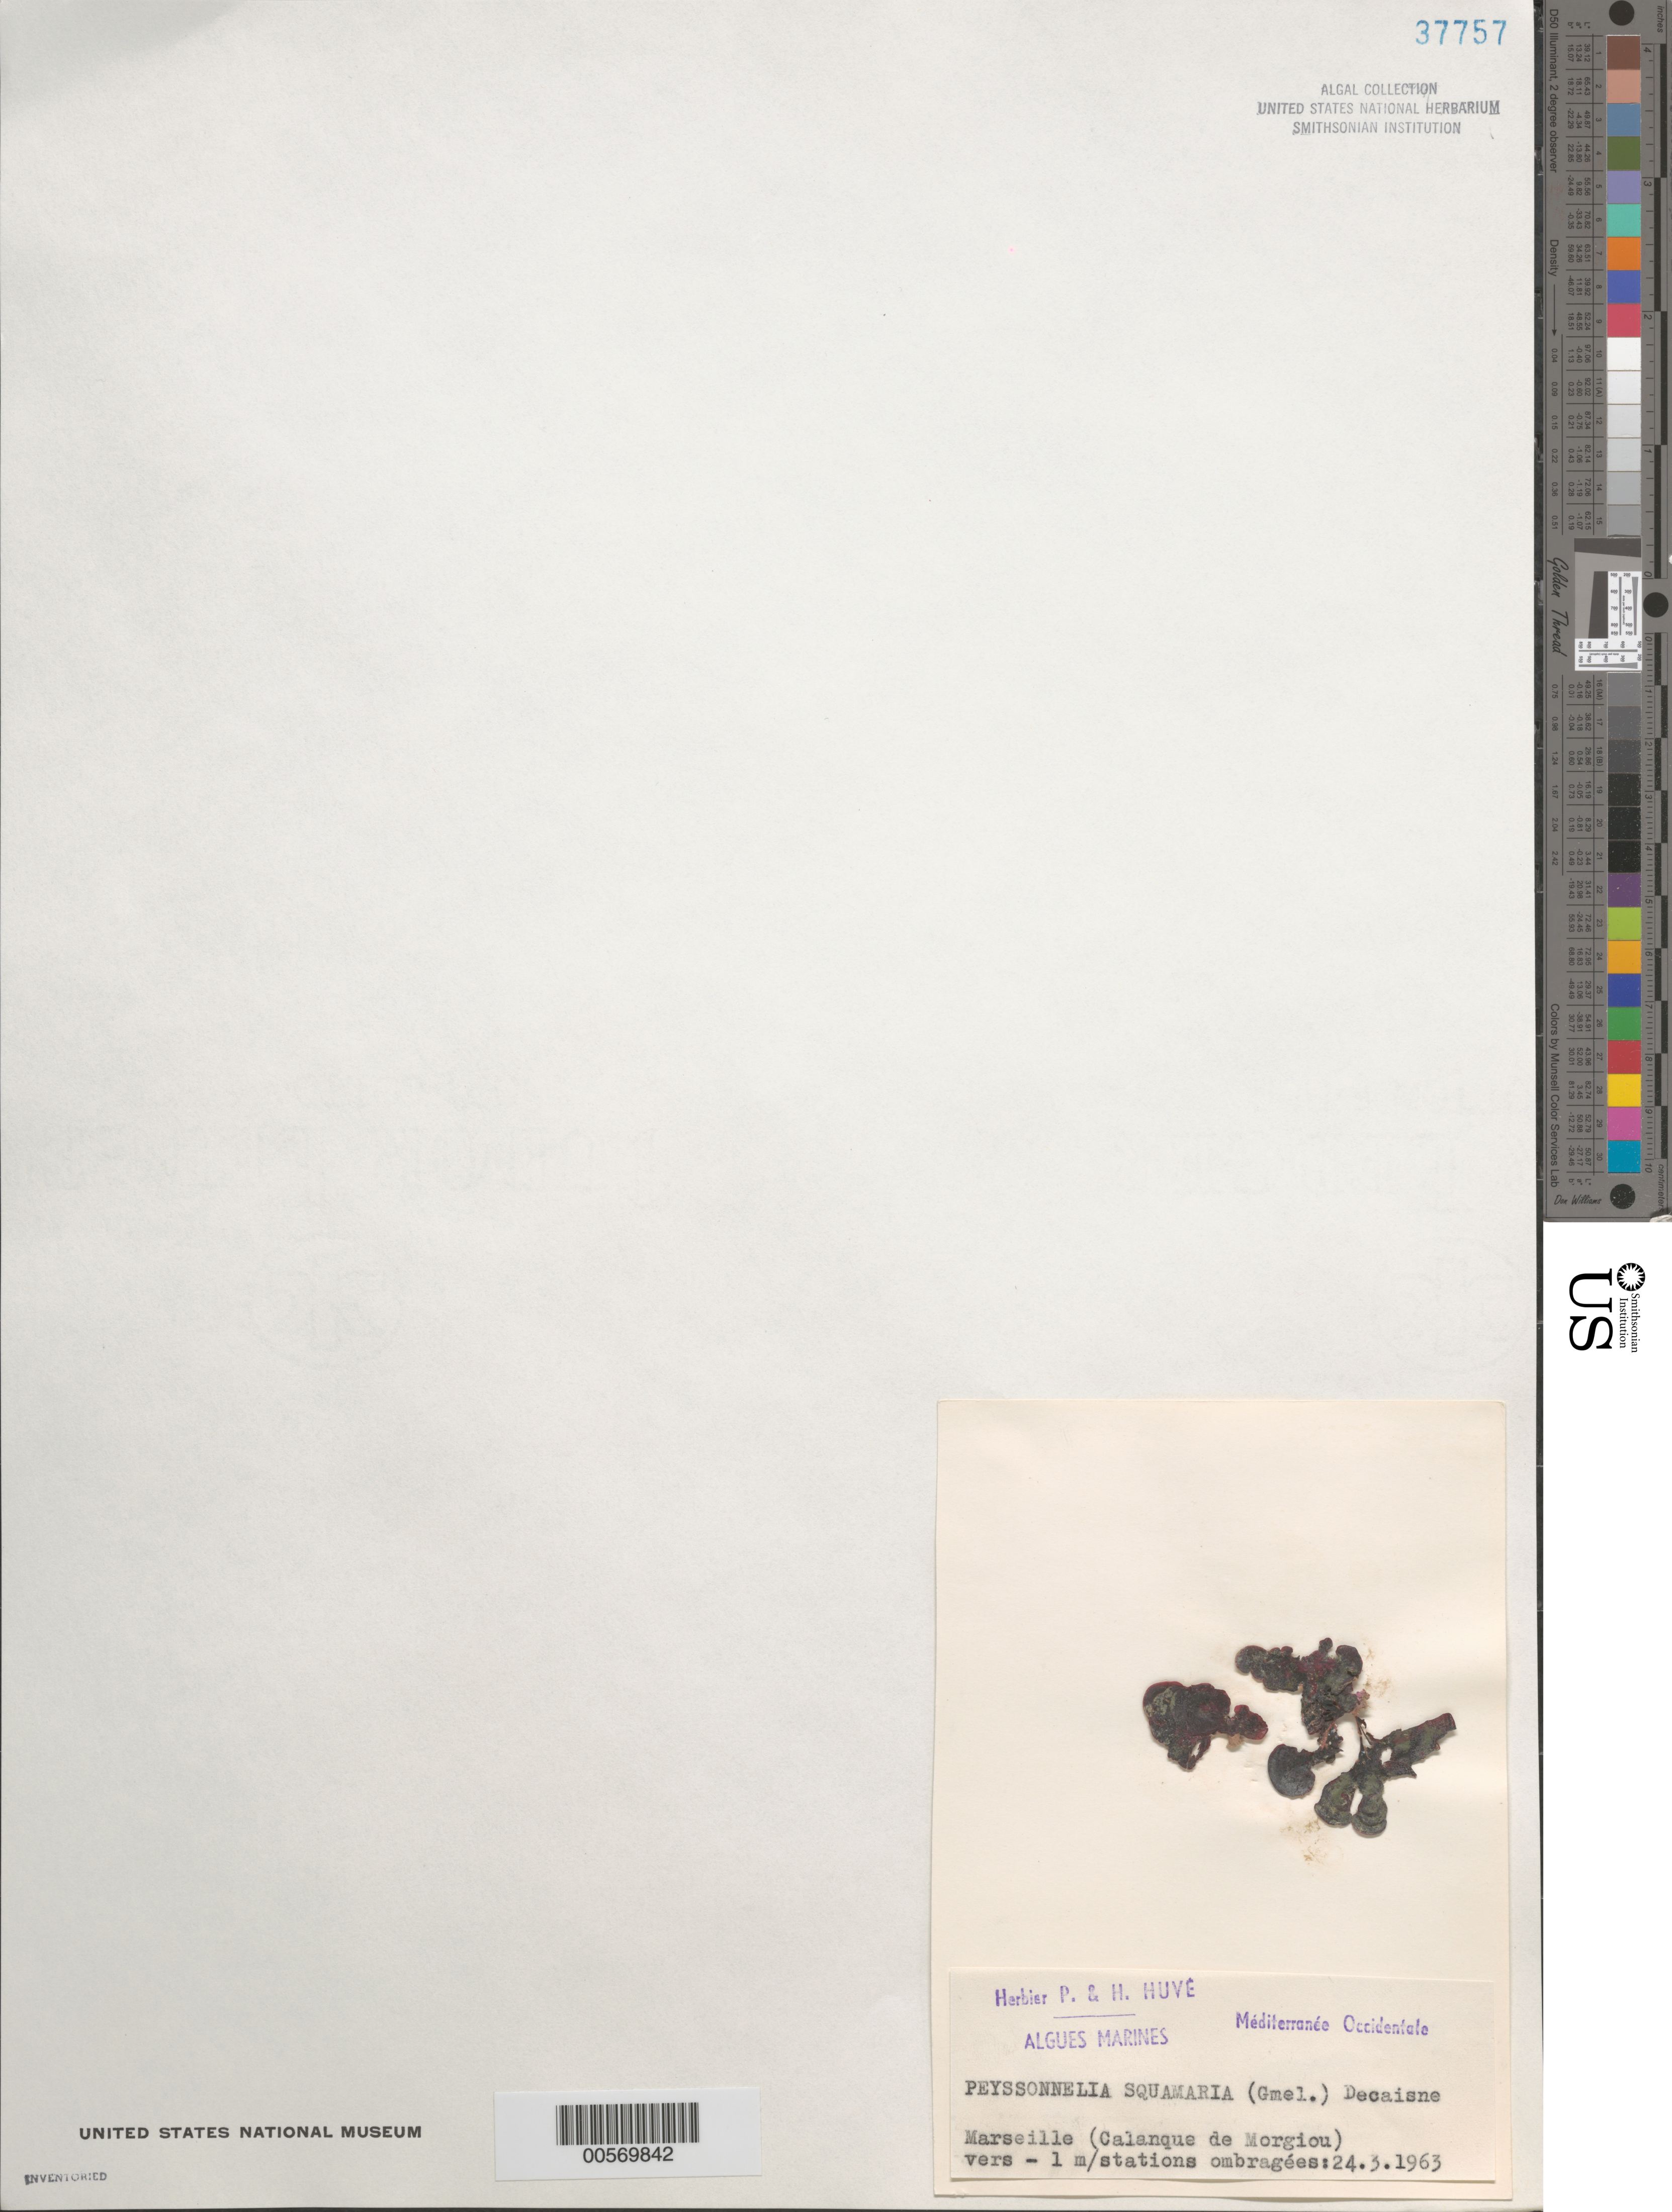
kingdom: Plantae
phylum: Rhodophyta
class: Florideophyceae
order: Peyssonneliales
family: Peyssonneliaceae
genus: Peyssonnelia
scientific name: Peyssonnelia squamaria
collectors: P. Huve & H. Huve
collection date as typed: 24 Mar 1963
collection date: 1963-03-24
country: France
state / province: Provence-Alpes-Côte d'Azur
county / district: Bouches-du-Rhône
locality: Calanque de Morgiou, Marseille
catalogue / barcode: US 37757